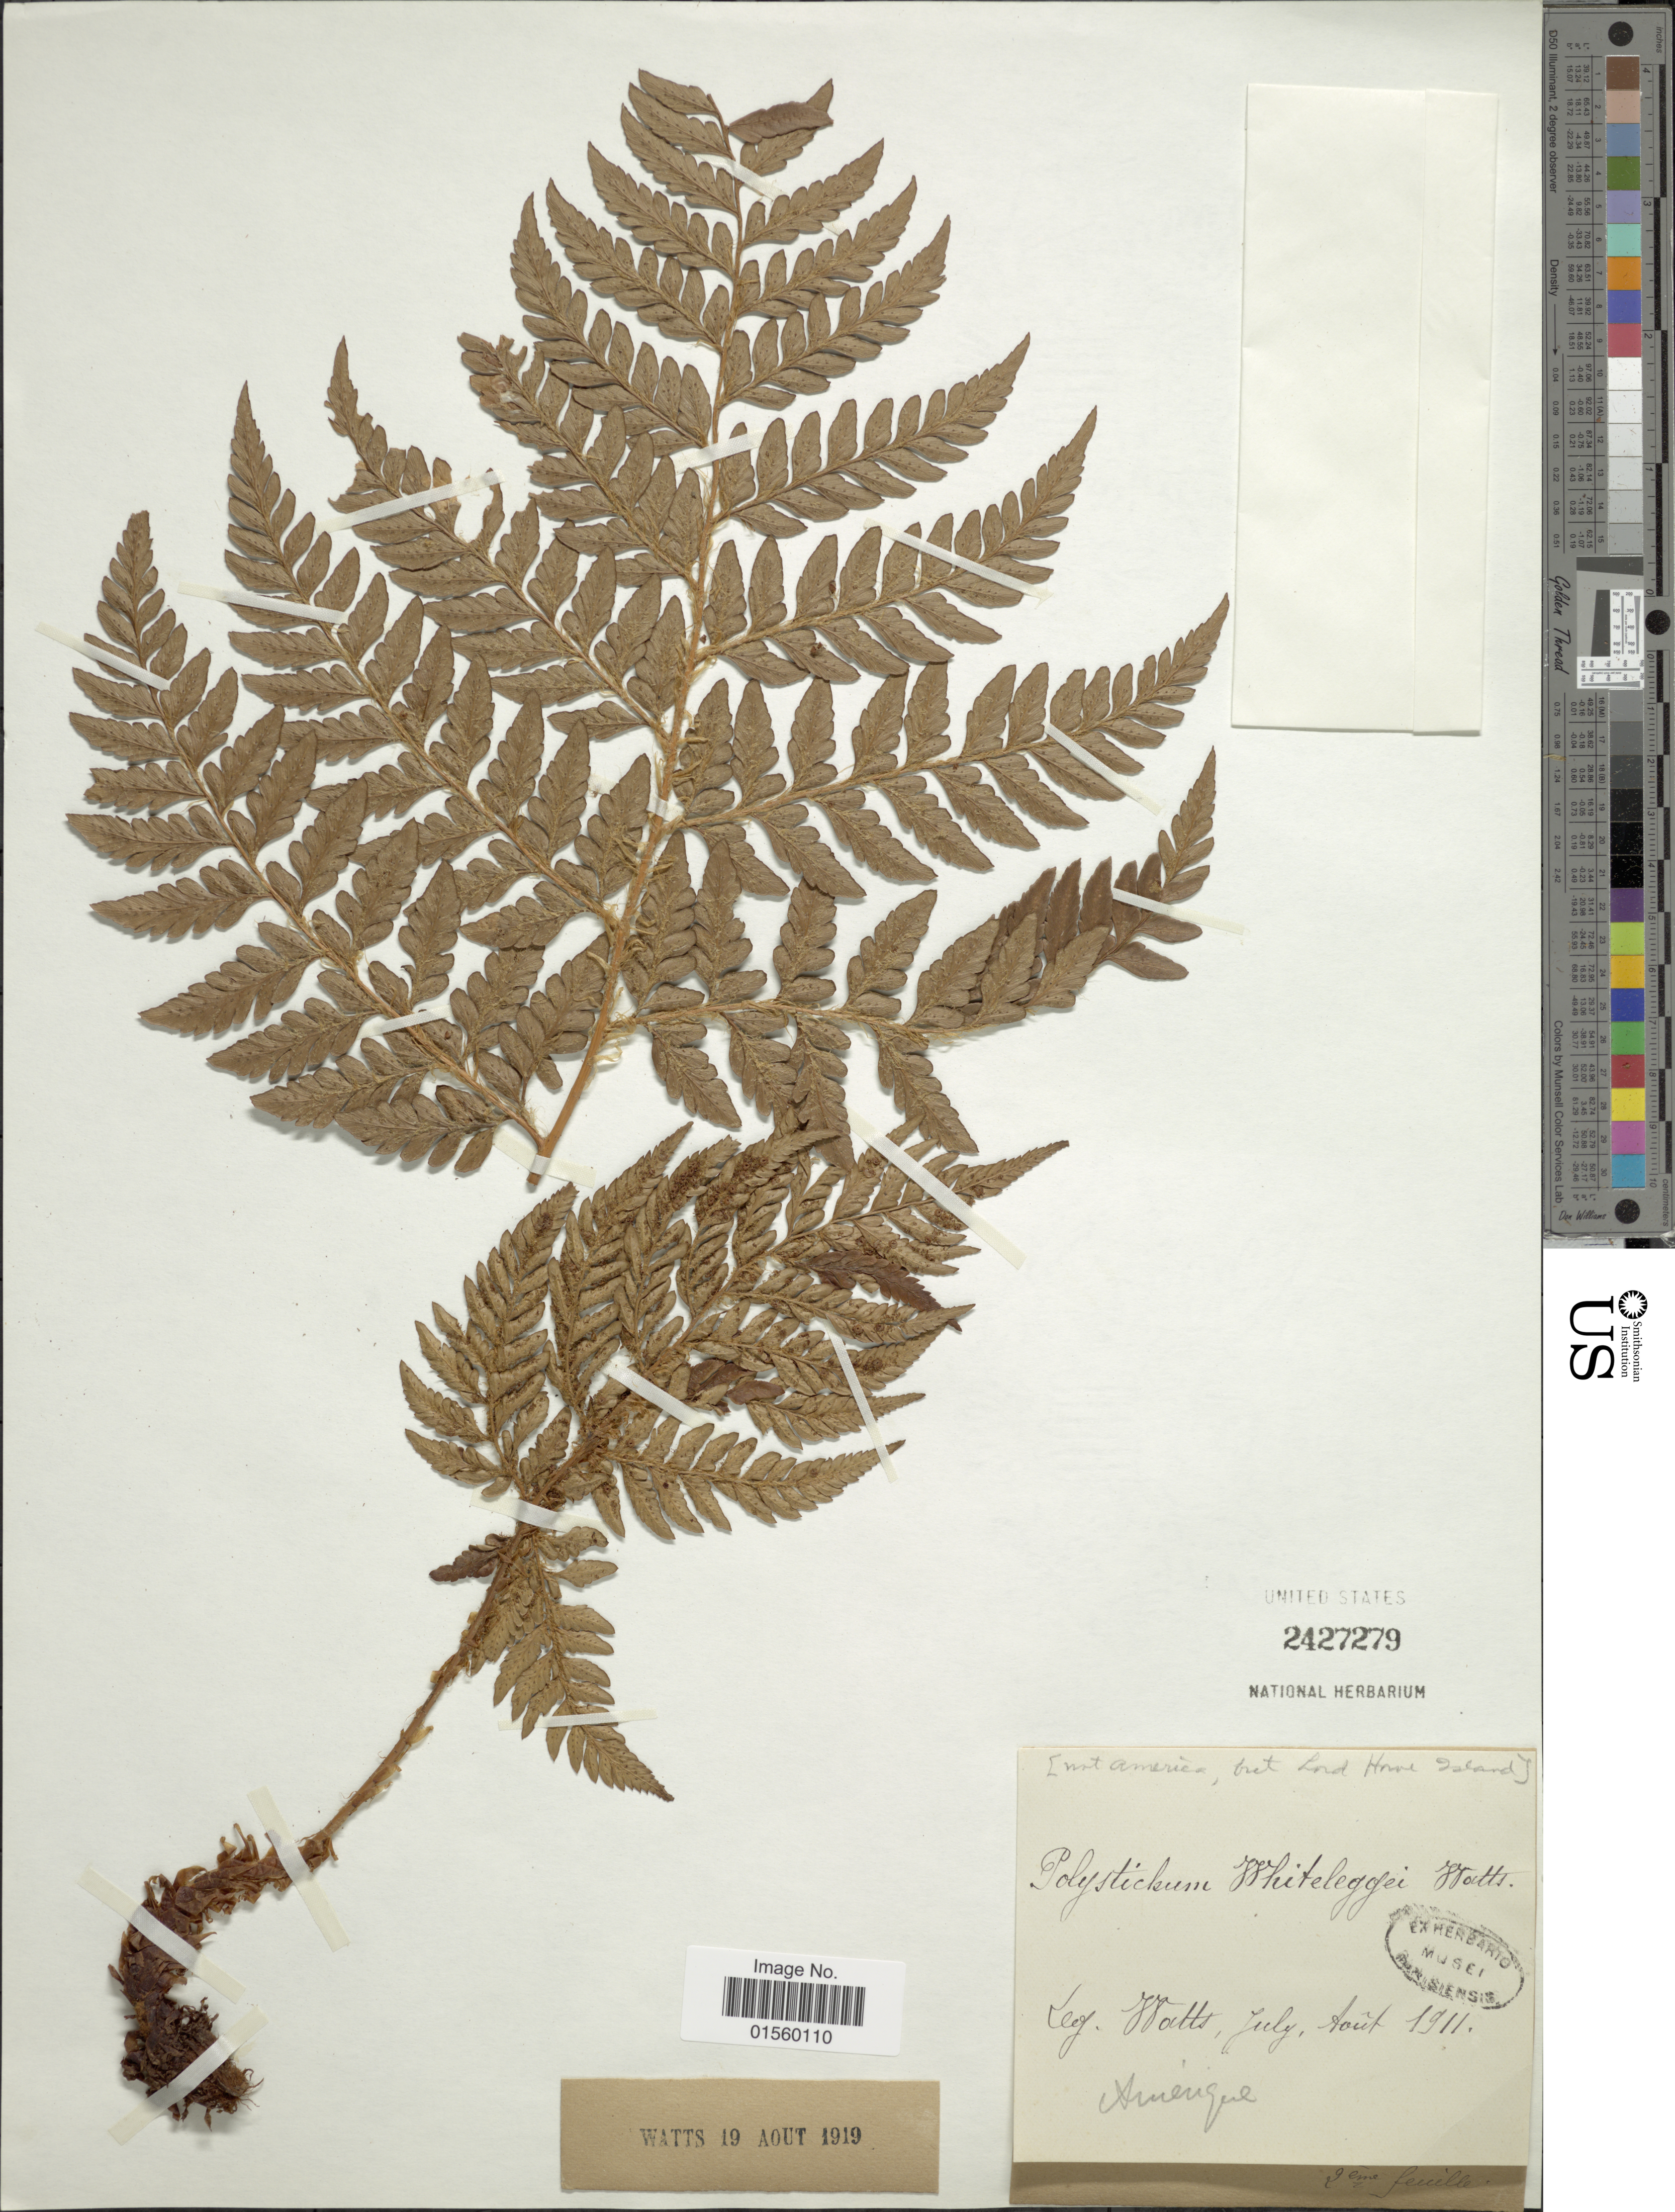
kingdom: Plantae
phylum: Tracheophyta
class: Polypodiopsida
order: Polypodiales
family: Dryopteridaceae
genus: Polystichum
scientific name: Polystichum whiteleggii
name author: Watts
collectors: W. W. Watts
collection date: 1911-07/1911-08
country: Australia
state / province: New South Wales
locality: Lord Howe Island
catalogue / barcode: US 2427279